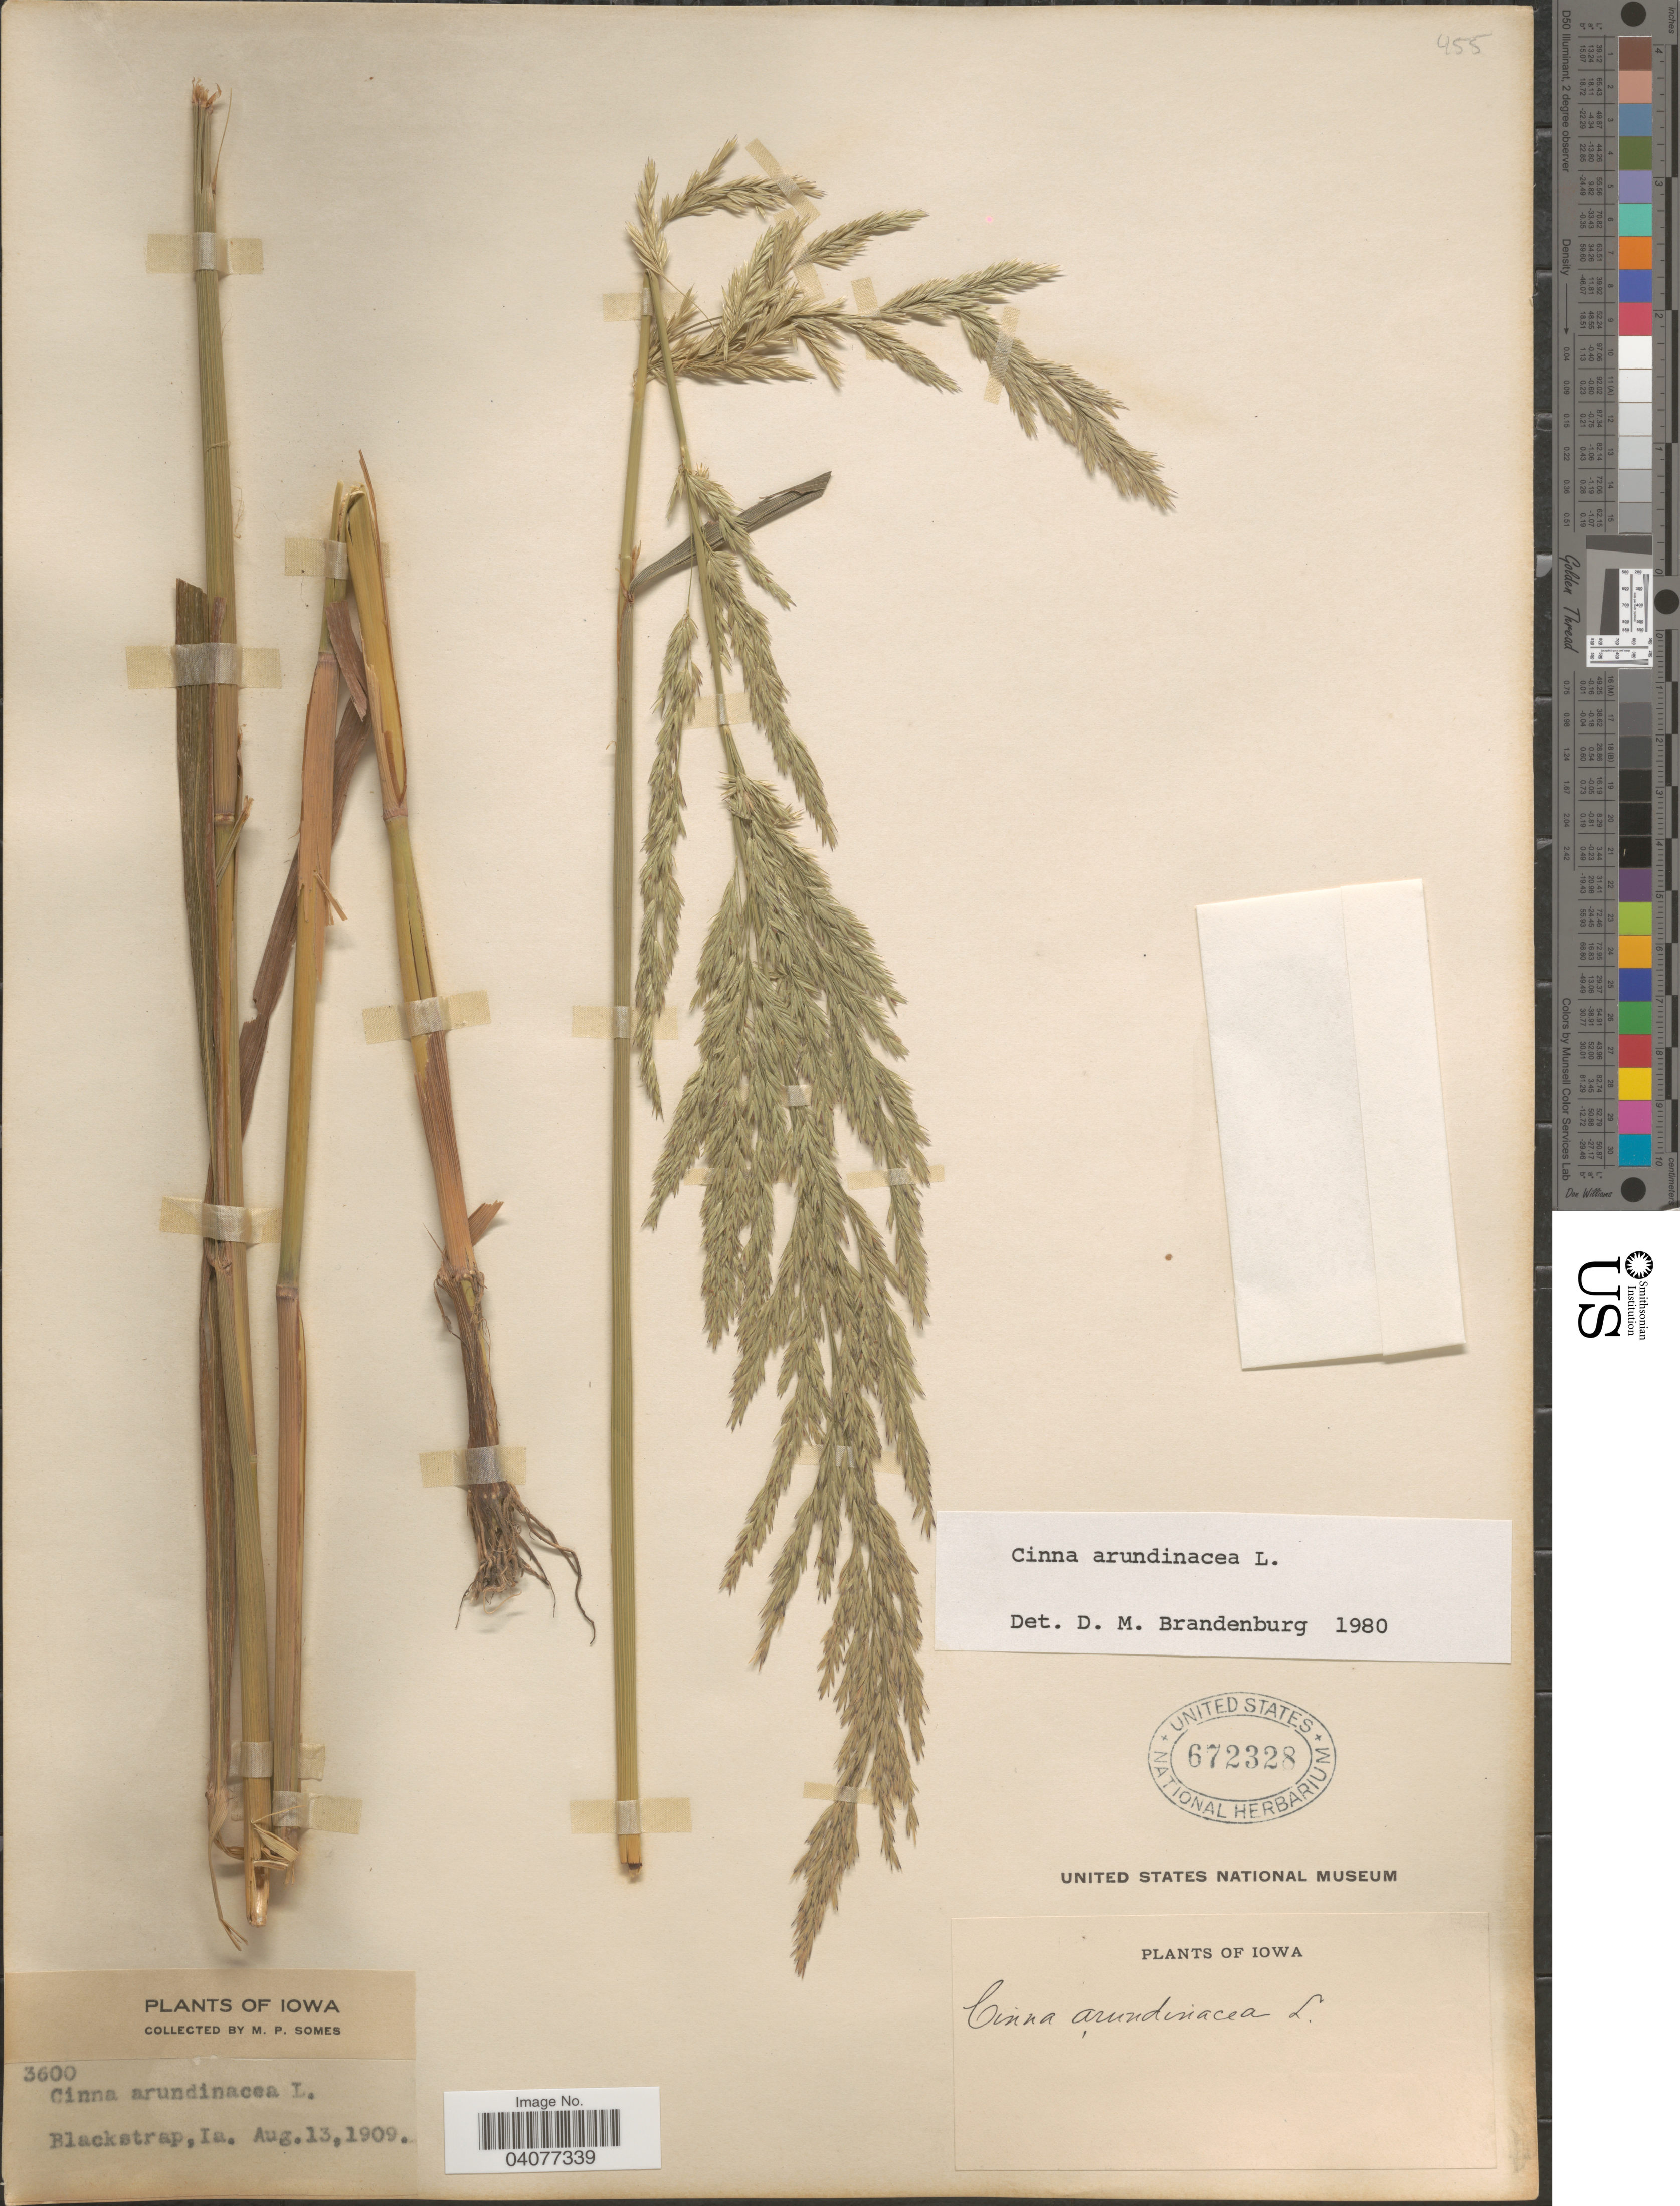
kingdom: Plantae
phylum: Tracheophyta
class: Liliopsida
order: Poales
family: Poaceae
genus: Cinna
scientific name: Cinna arundinacea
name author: L.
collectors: M. Somes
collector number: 3600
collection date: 1909-08-13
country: United States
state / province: Iowa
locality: Blackstrap.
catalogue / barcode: US 672328